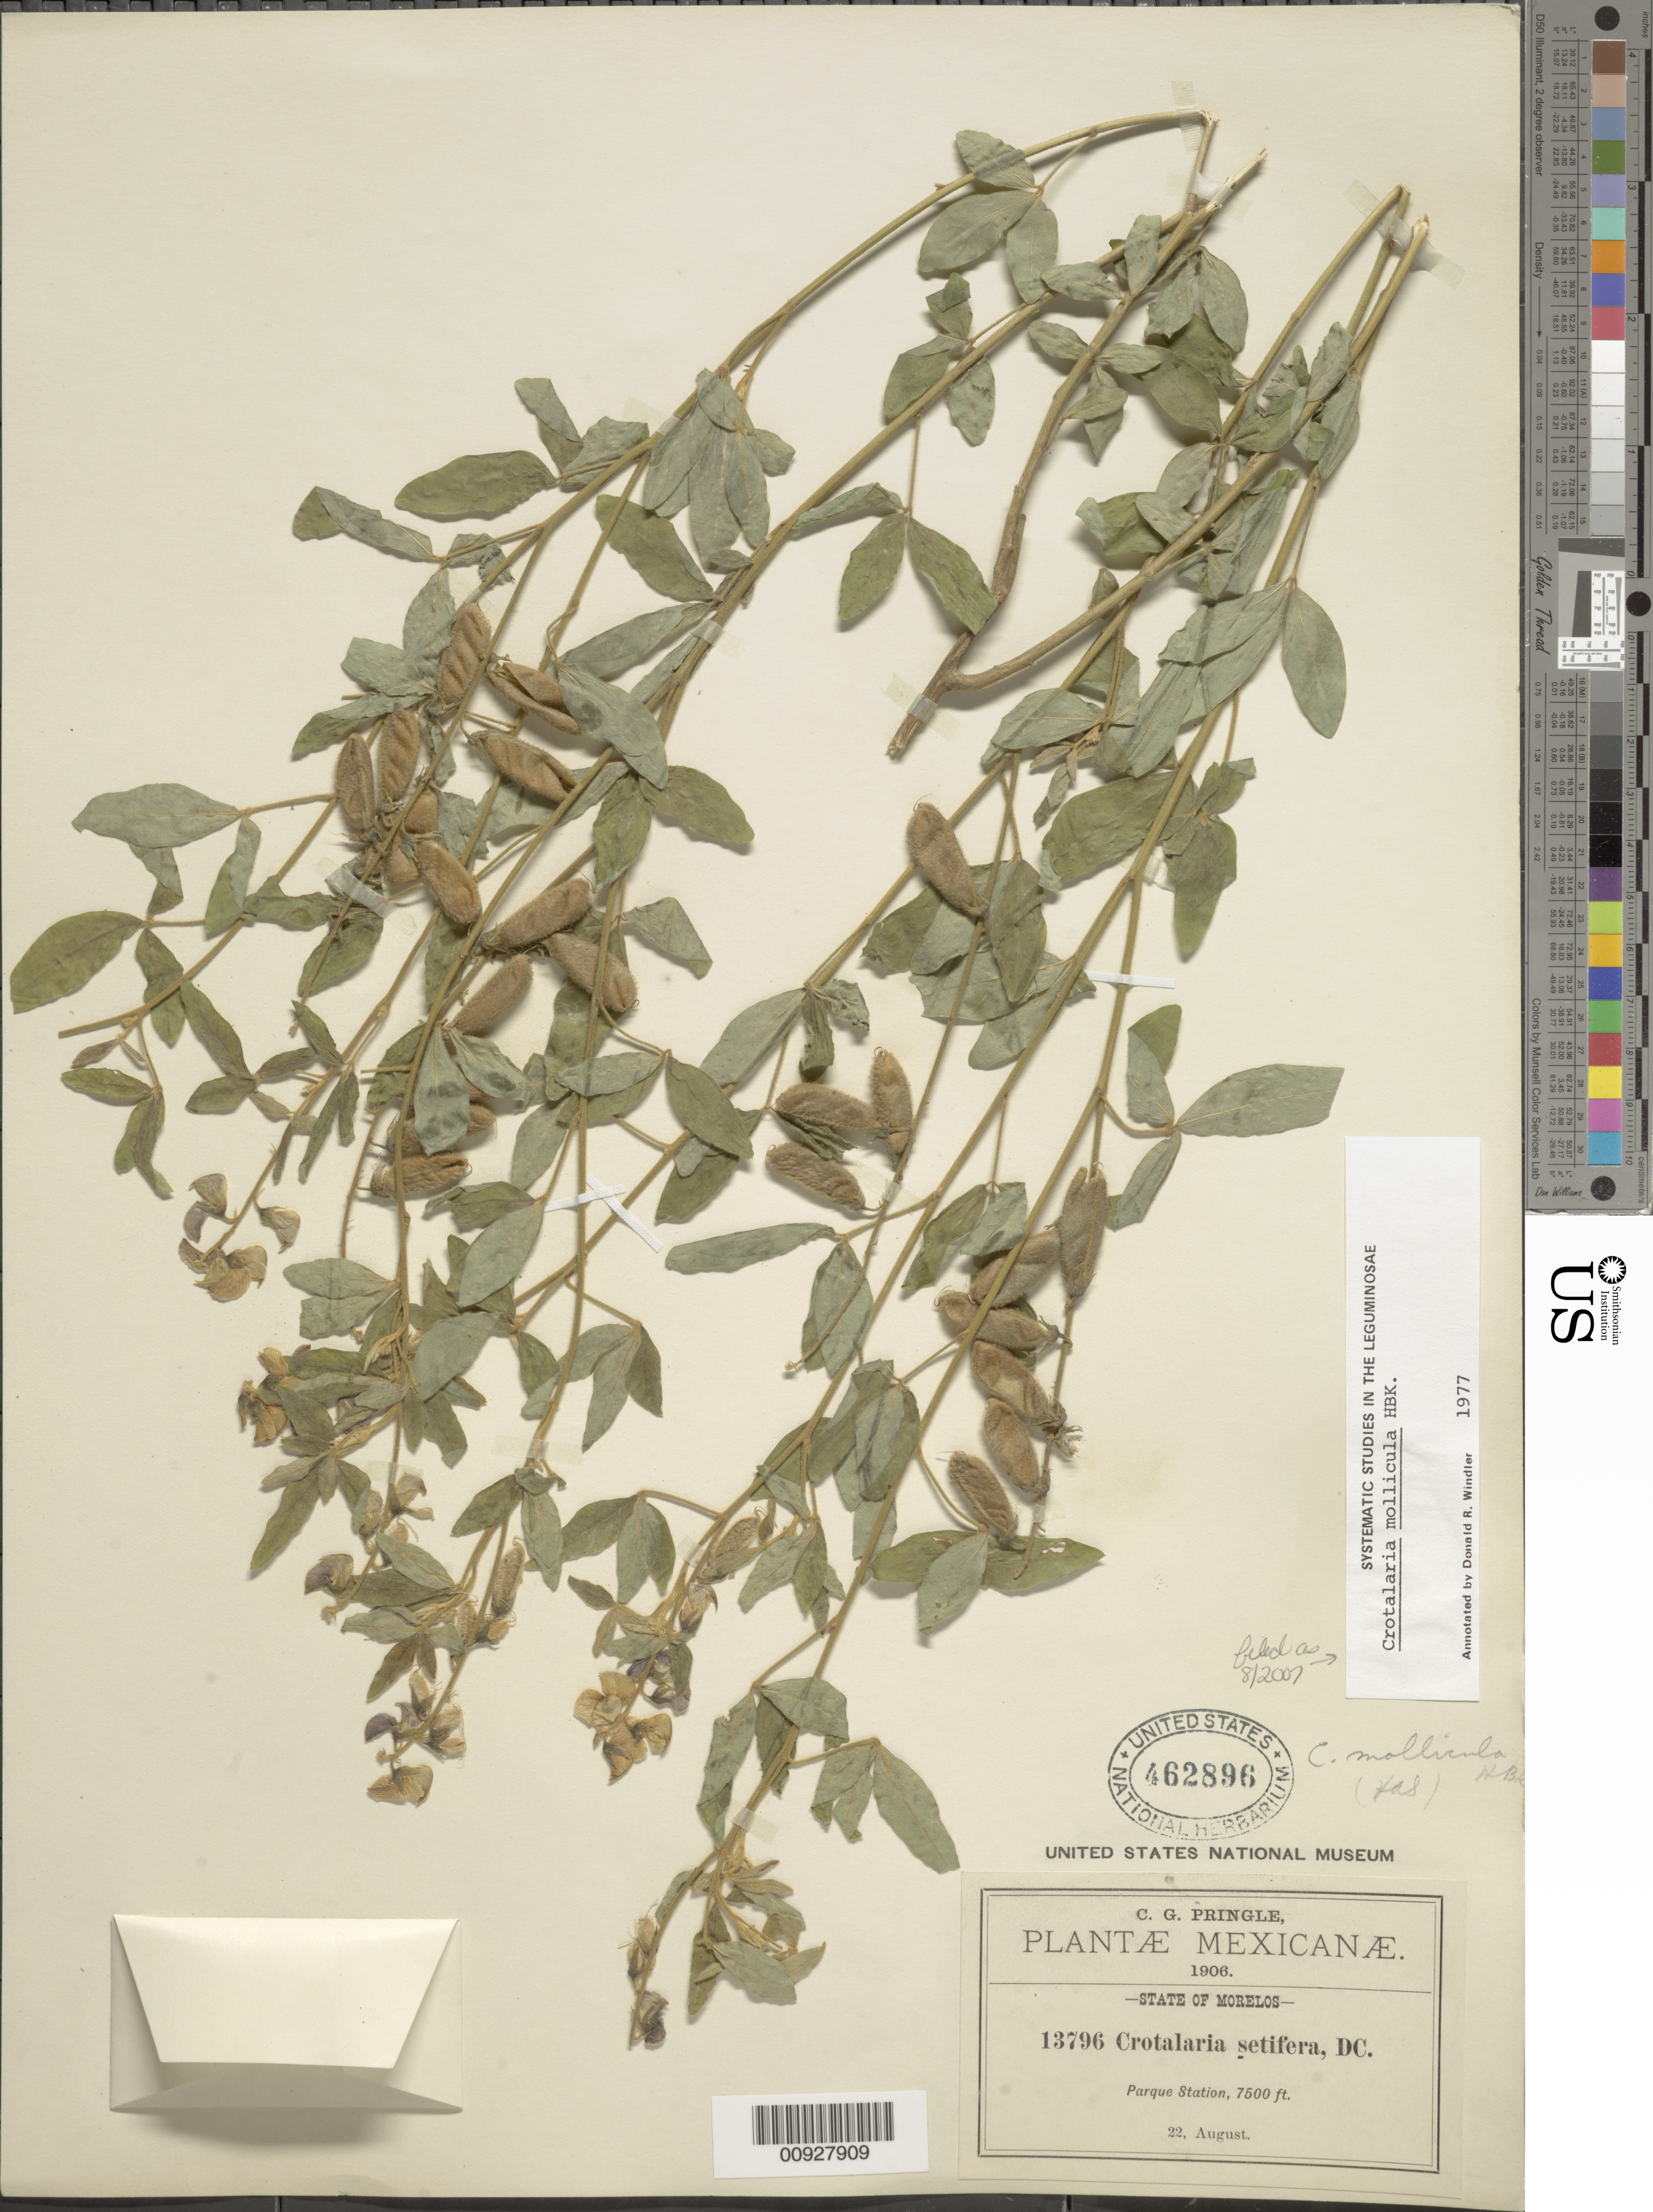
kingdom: Plantae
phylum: Tracheophyta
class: Magnoliopsida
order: Fabales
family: Fabaceae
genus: Crotalaria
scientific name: Crotalaria mollicula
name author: Kunth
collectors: C. G. Pringle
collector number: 13796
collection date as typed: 22 Aug 1906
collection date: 1906-08-22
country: Mexico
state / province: Morelos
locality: Parque Station, State of Morelos.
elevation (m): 2286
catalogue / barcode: US 462896